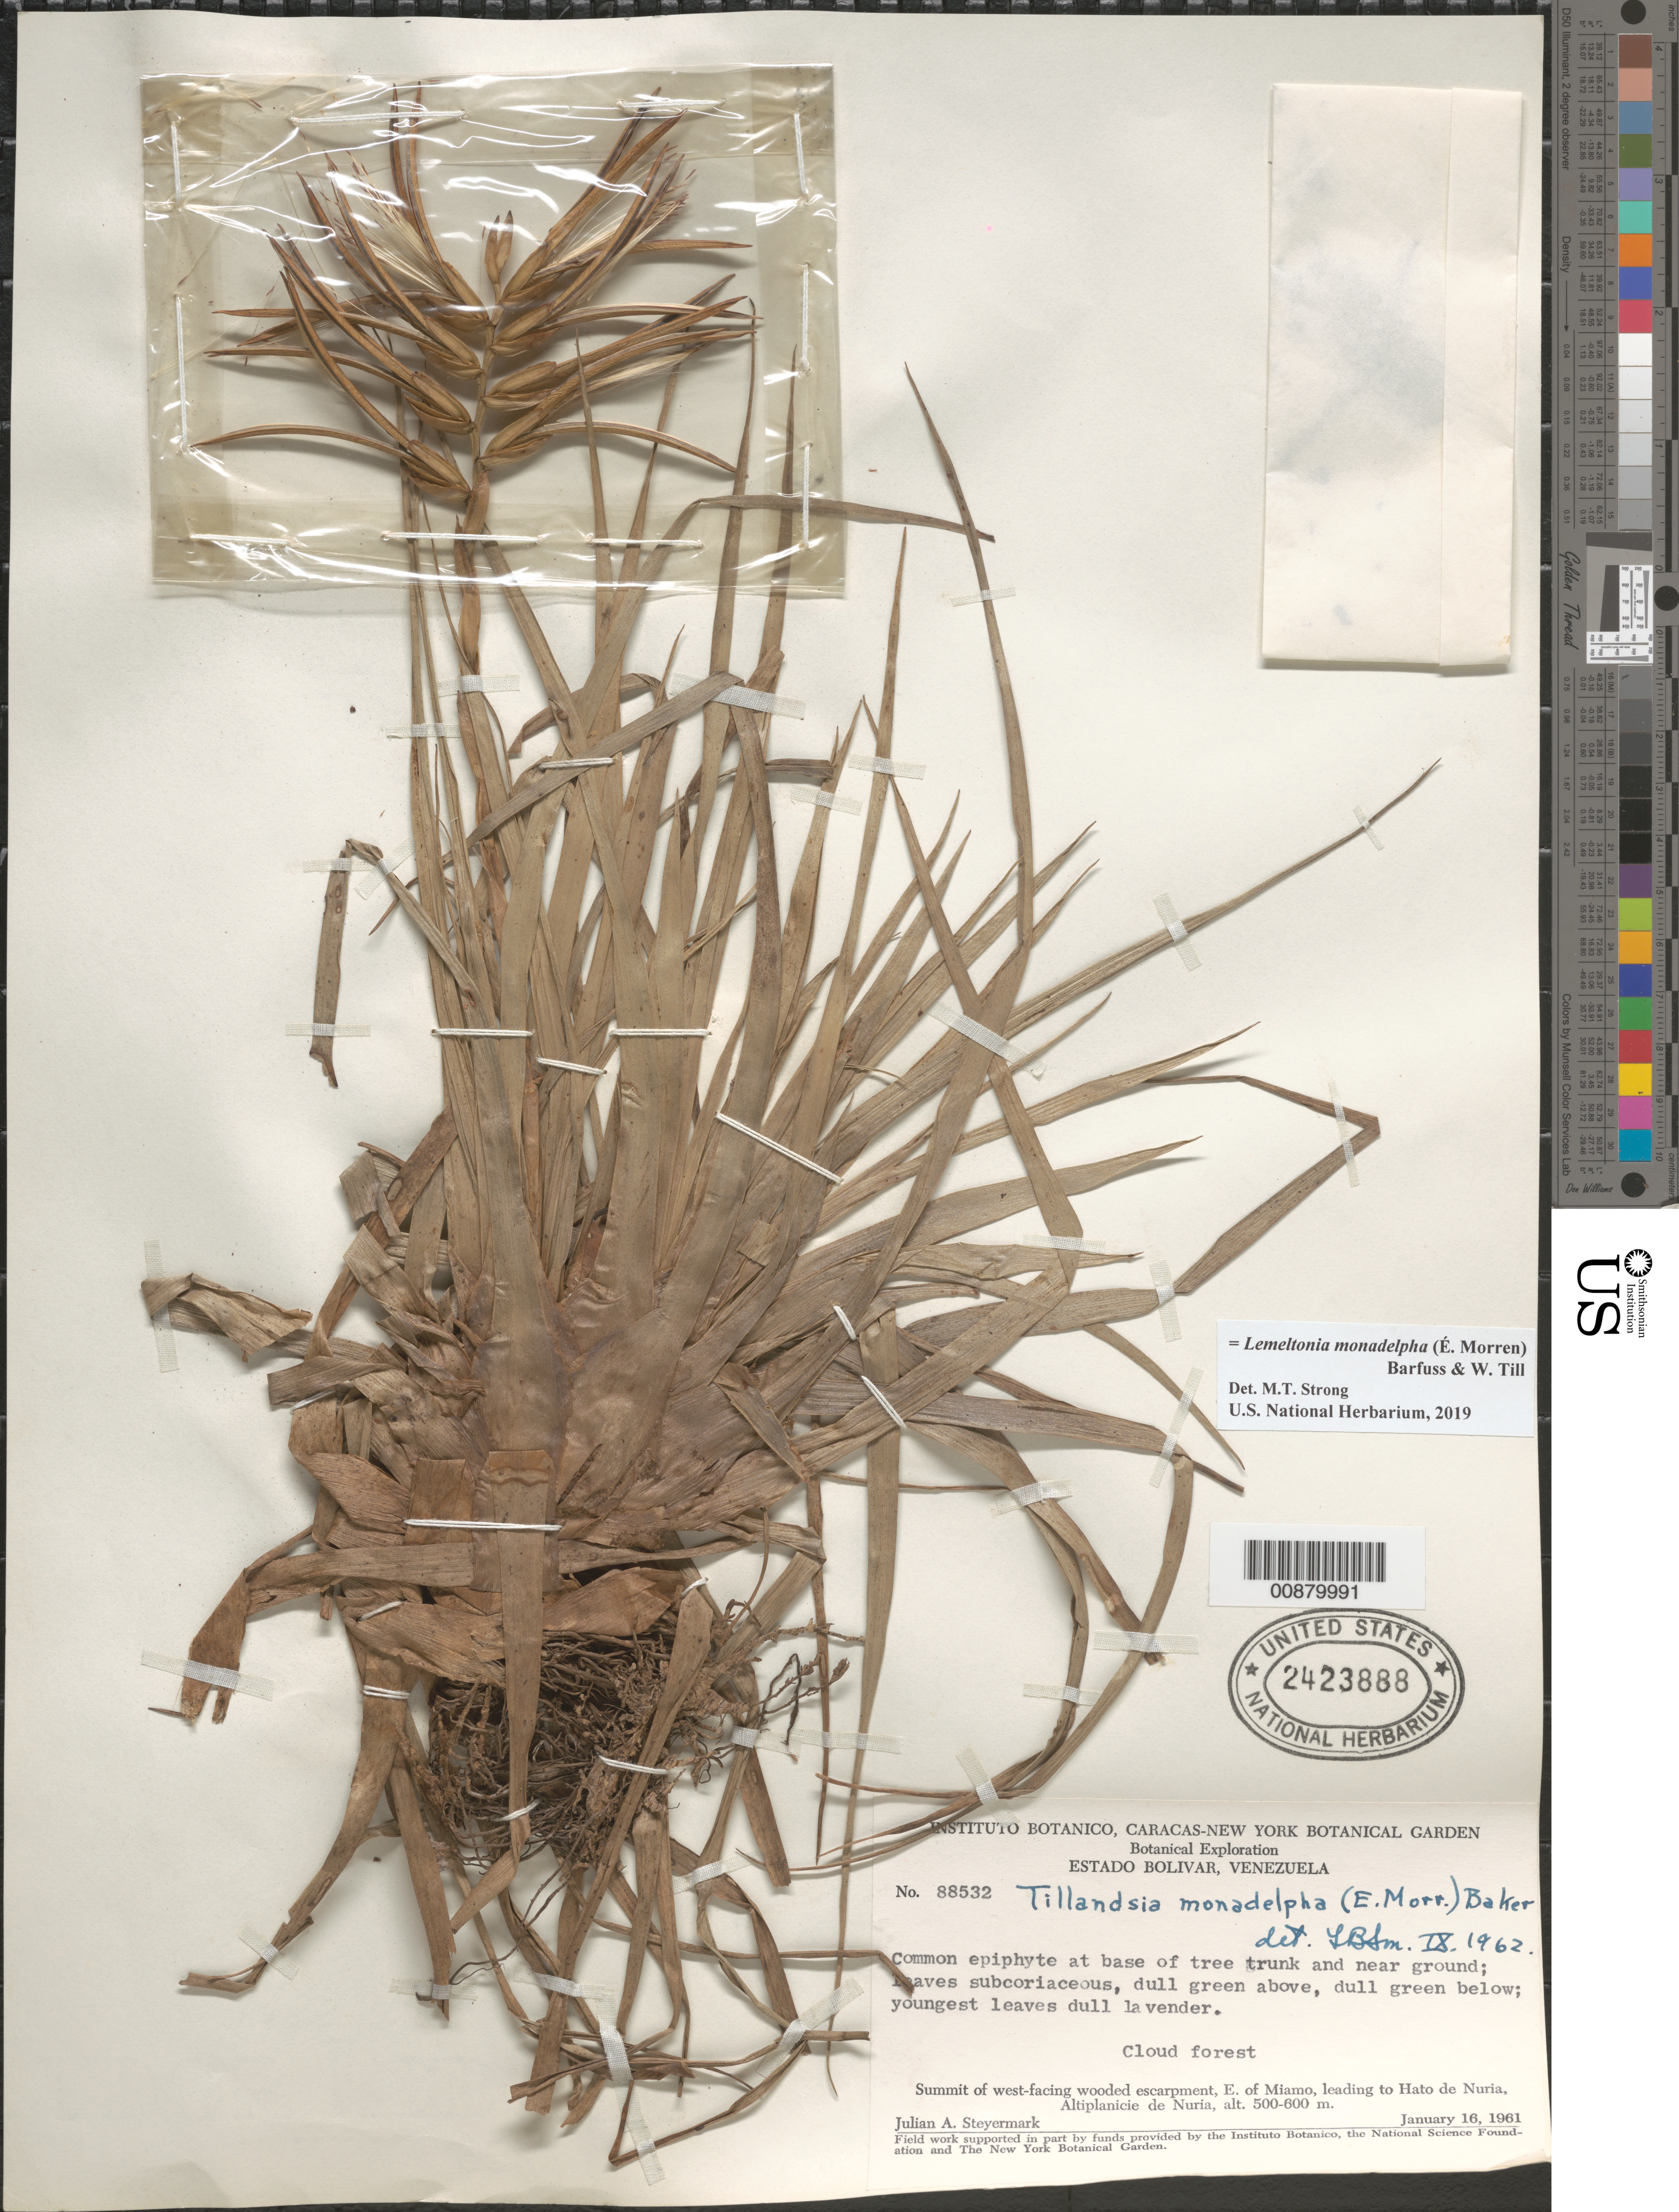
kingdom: Plantae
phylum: Tracheophyta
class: Liliopsida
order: Poales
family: Bromeliaceae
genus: Lemeltonia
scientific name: Lemeltonia monadelpha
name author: (É. Morren) Barfuss & W. Till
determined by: Strong, M. T., (US), Smithsonian Institution - National Museum of Natural History (UNITED STATES)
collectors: J. Steyermark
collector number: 88532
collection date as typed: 16-Jan-61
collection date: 1961-01-16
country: Venezuela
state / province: Bolívar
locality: Miamo, E of, leading to Hato de Nuria, Altiplanicie de Nuria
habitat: Base of tree trunk and near ground; cloud forest; summit of west-facing wooded escarpment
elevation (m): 500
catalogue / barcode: US 2423888